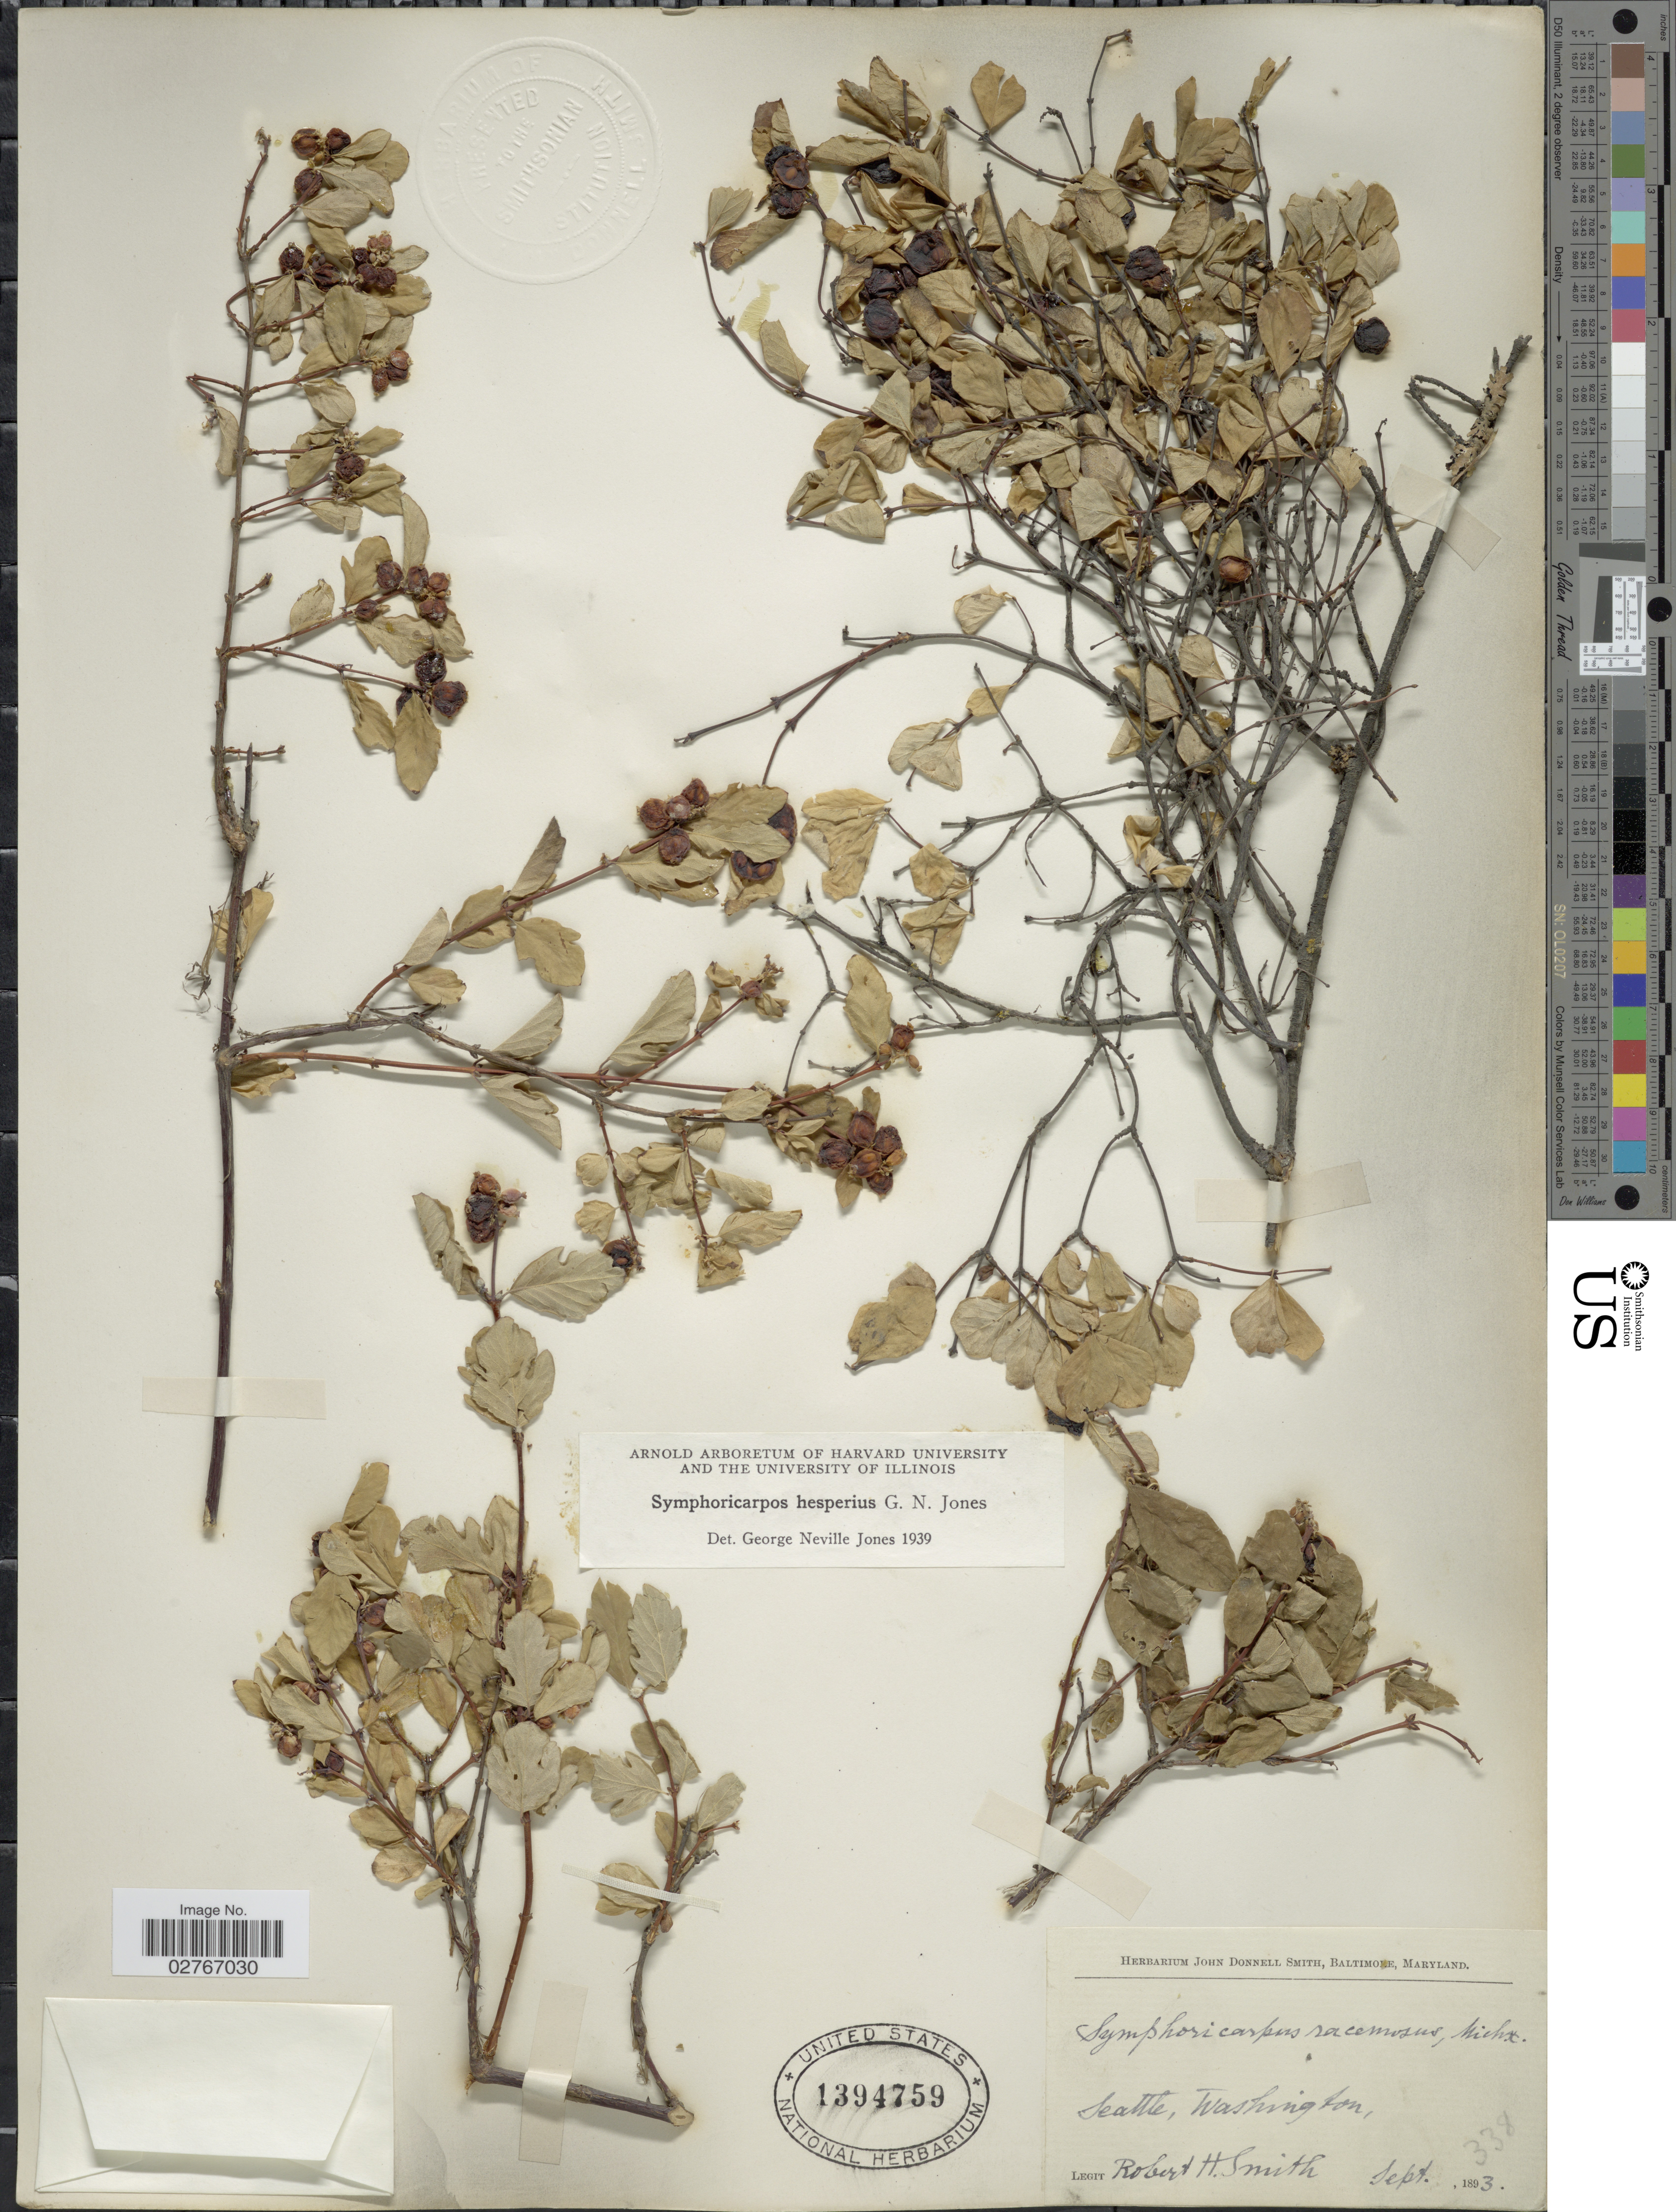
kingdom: Plantae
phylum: Tracheophyta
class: Magnoliopsida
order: Dipsacales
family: Caprifoliaceae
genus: Symphoricarpos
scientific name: Symphoricarpos hesperius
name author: G.N. Jones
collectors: R. H. Smith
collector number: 338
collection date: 1893-09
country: United States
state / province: Washington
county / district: King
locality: Seattle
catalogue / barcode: US 1394759